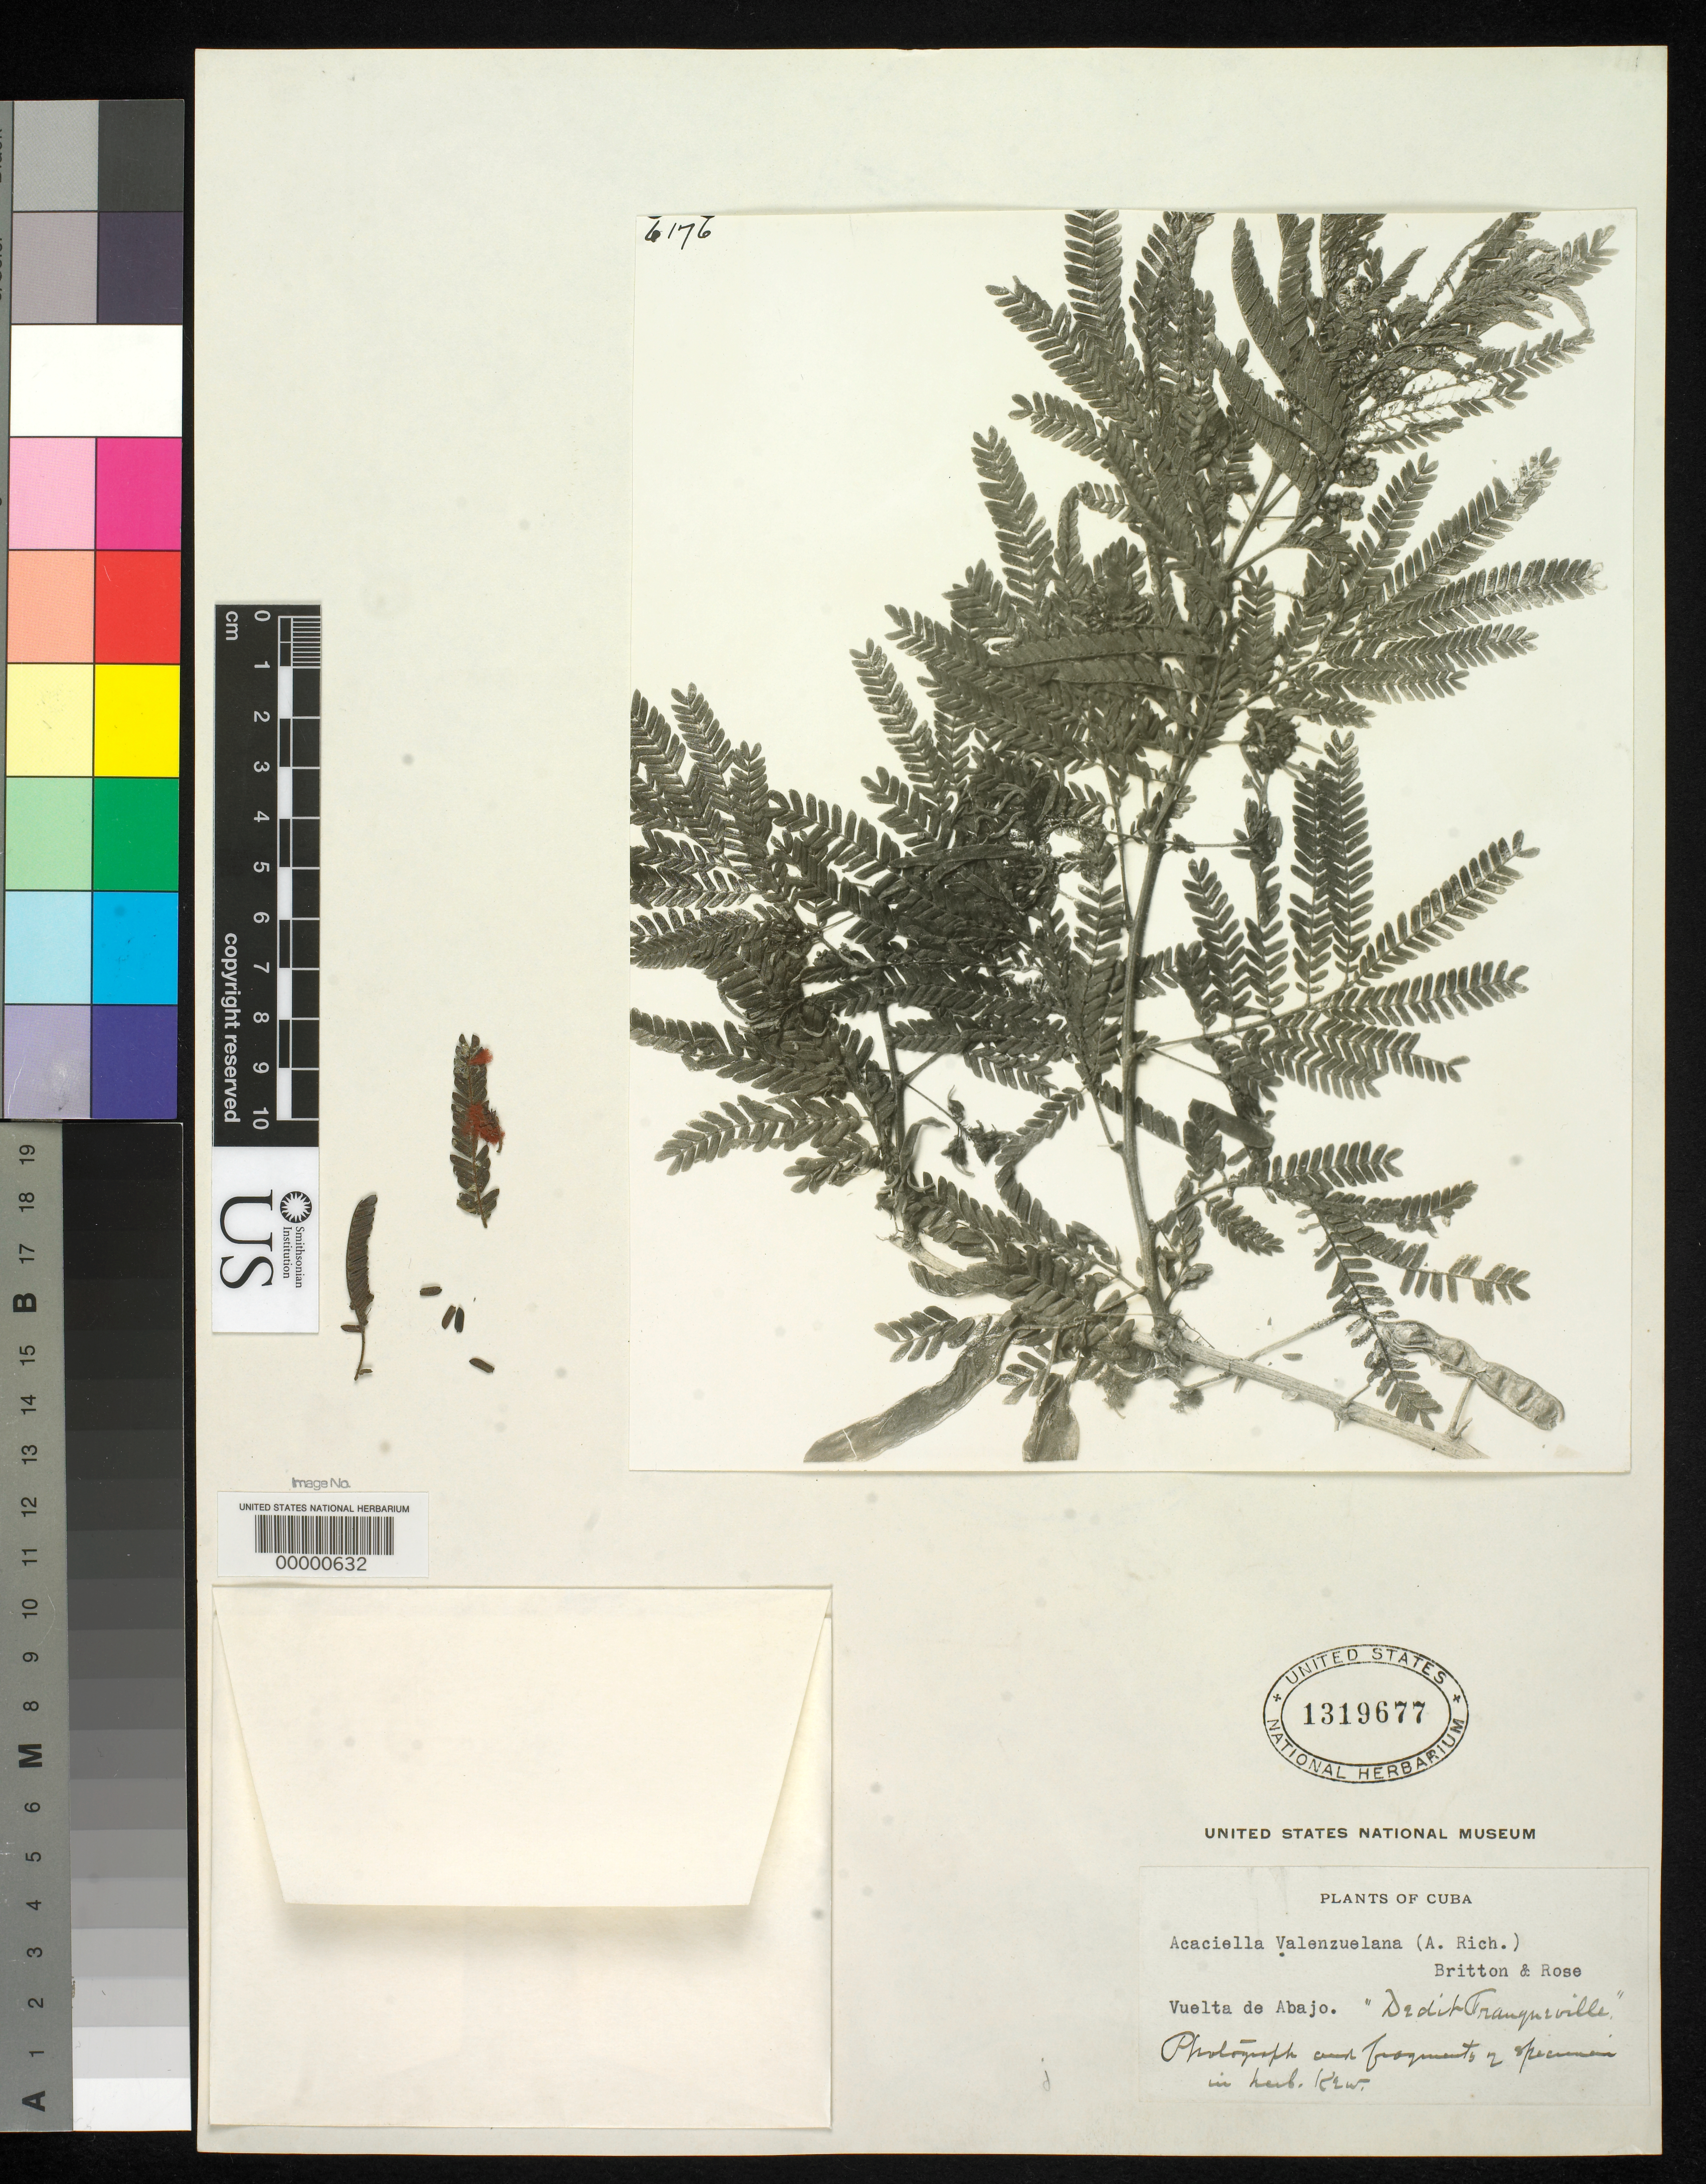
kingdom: Plantae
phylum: Tracheophyta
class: Magnoliopsida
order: Fabales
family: Fabaceae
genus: Acacia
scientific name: Acacia valenzuelana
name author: A. Rich.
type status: Isotype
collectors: J. Valenzuela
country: Cuba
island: Greater Antilles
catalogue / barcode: US 1319677